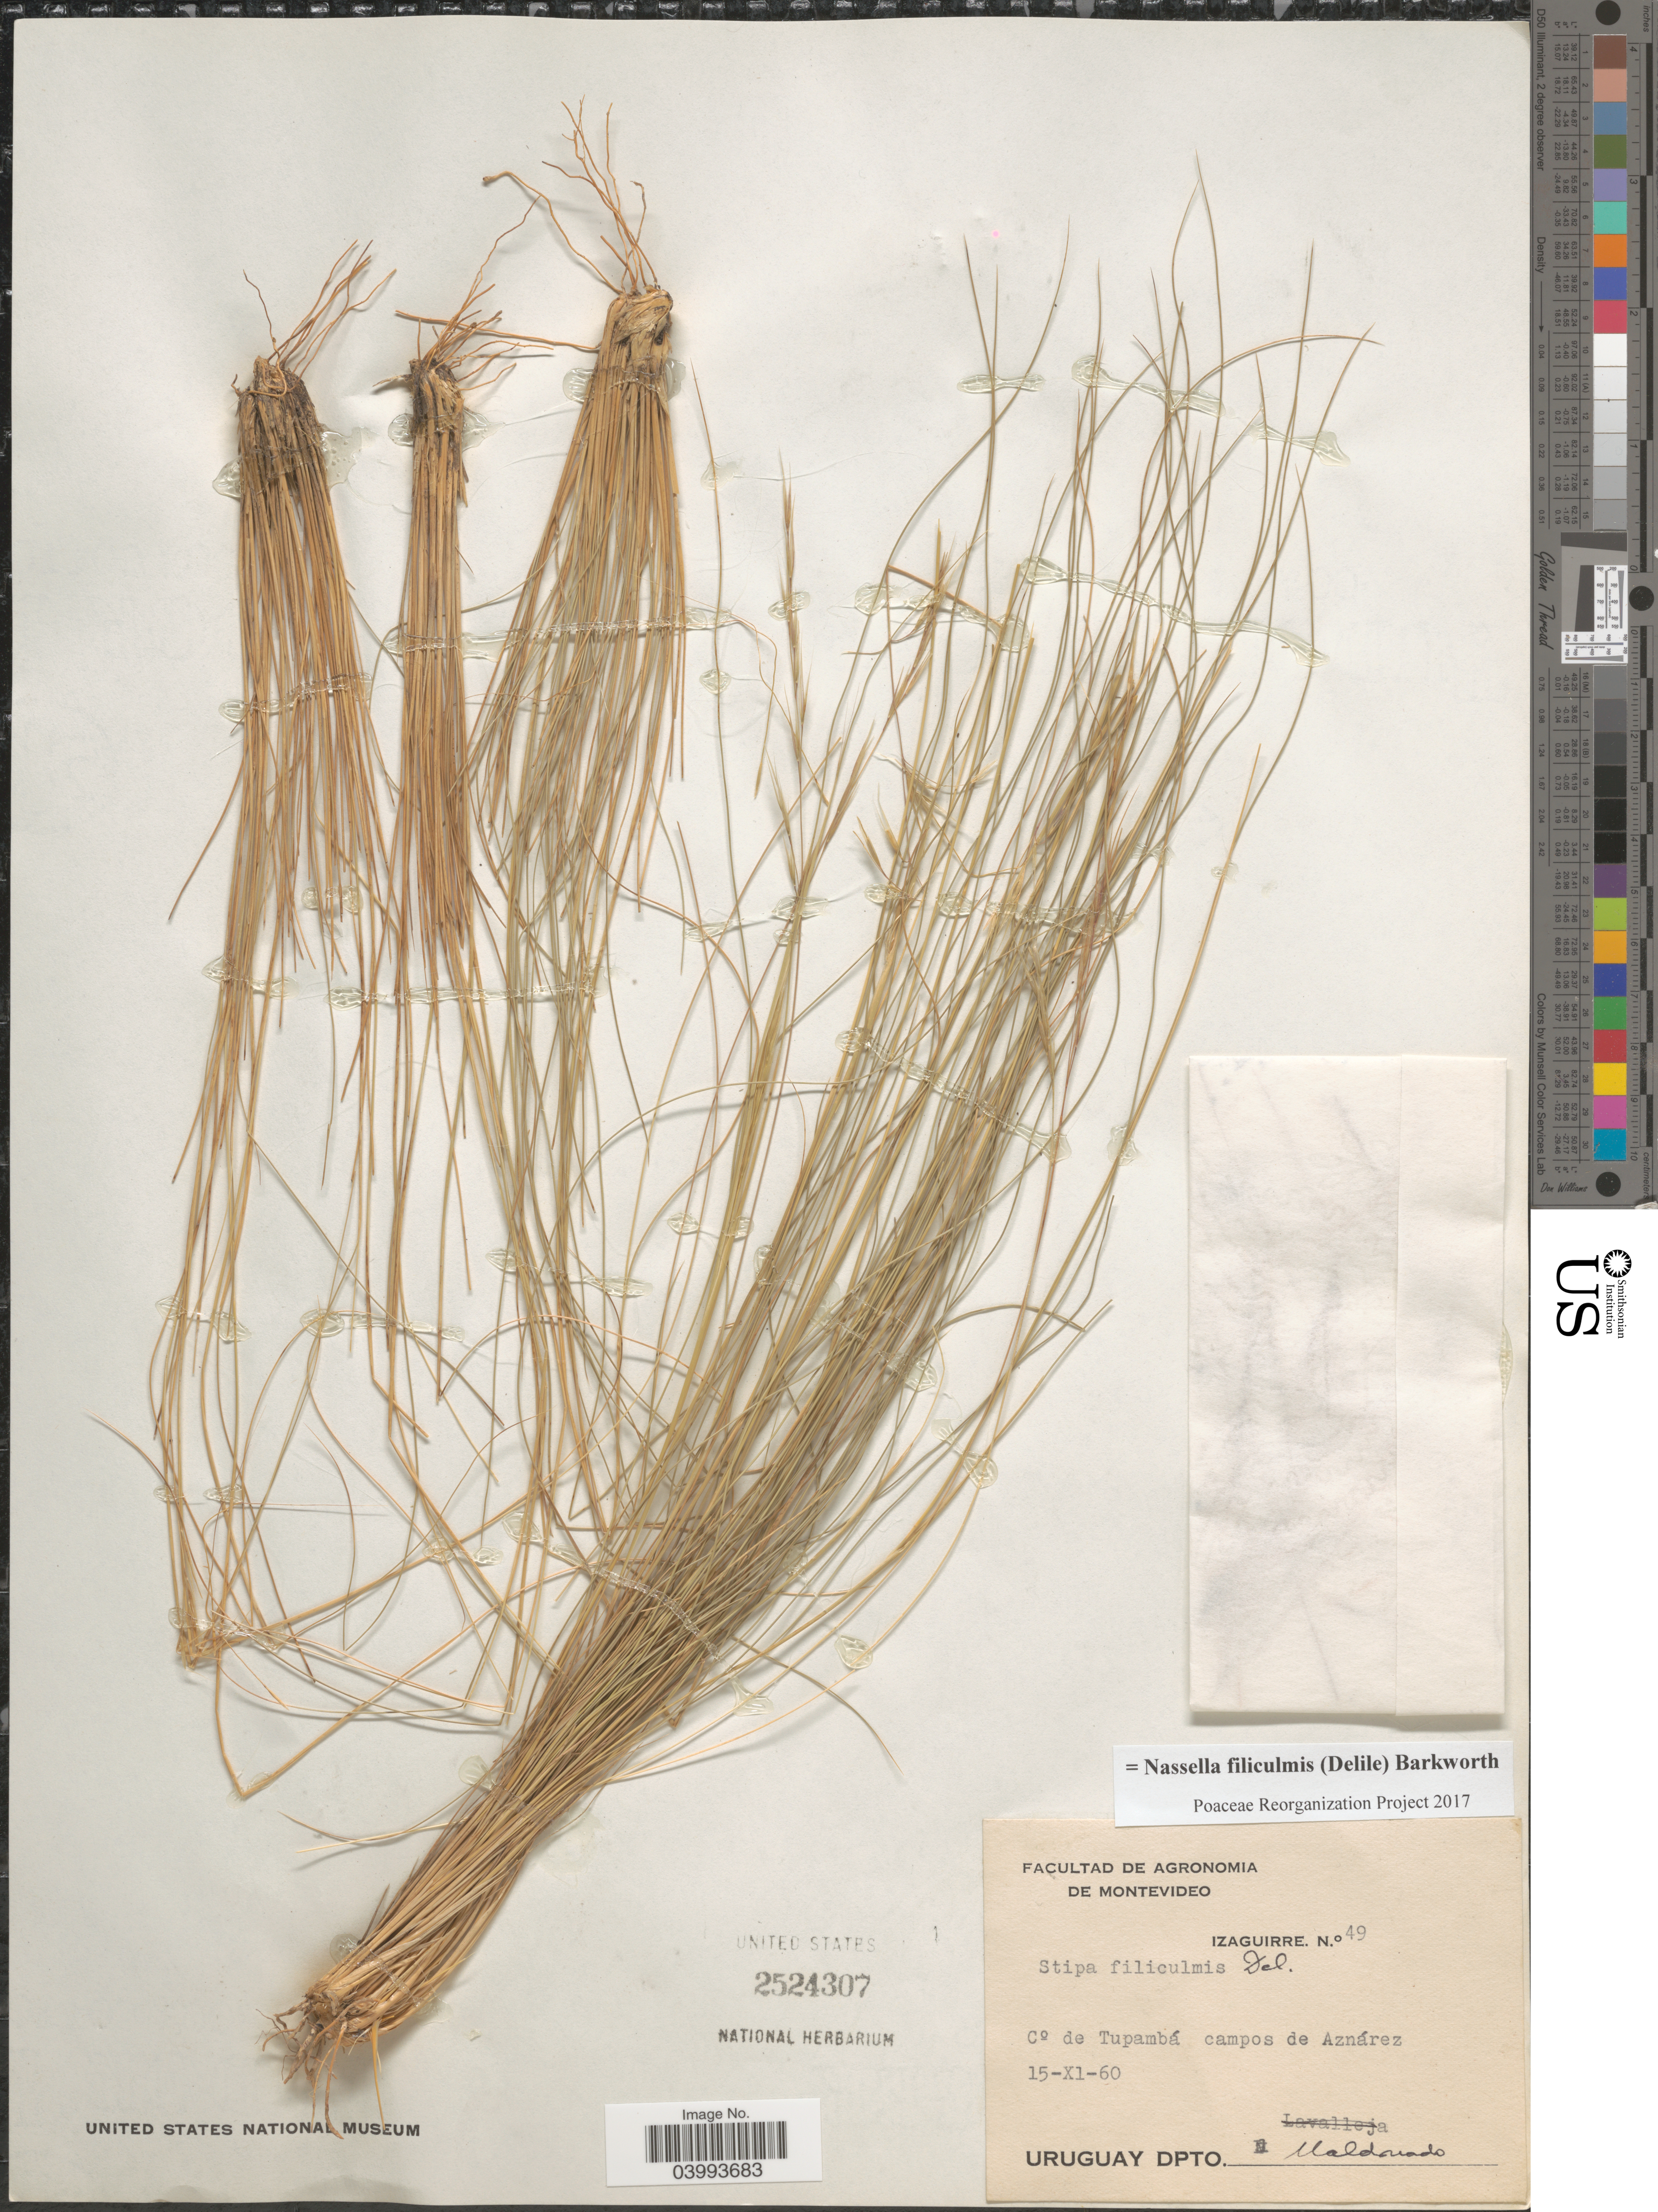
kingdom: Plantae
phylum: Tracheophyta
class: Liliopsida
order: Poales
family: Poaceae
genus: Nassella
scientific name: Nassella filiculmis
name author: (Delile) Barkworth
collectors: Izaguirre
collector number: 49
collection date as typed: Transcribed d/m/y: 15/11/60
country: Uruguay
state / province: Maldonado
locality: C° de Tupambá campos de Aznárez. Dpto. Maldonado.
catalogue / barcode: US 2524307